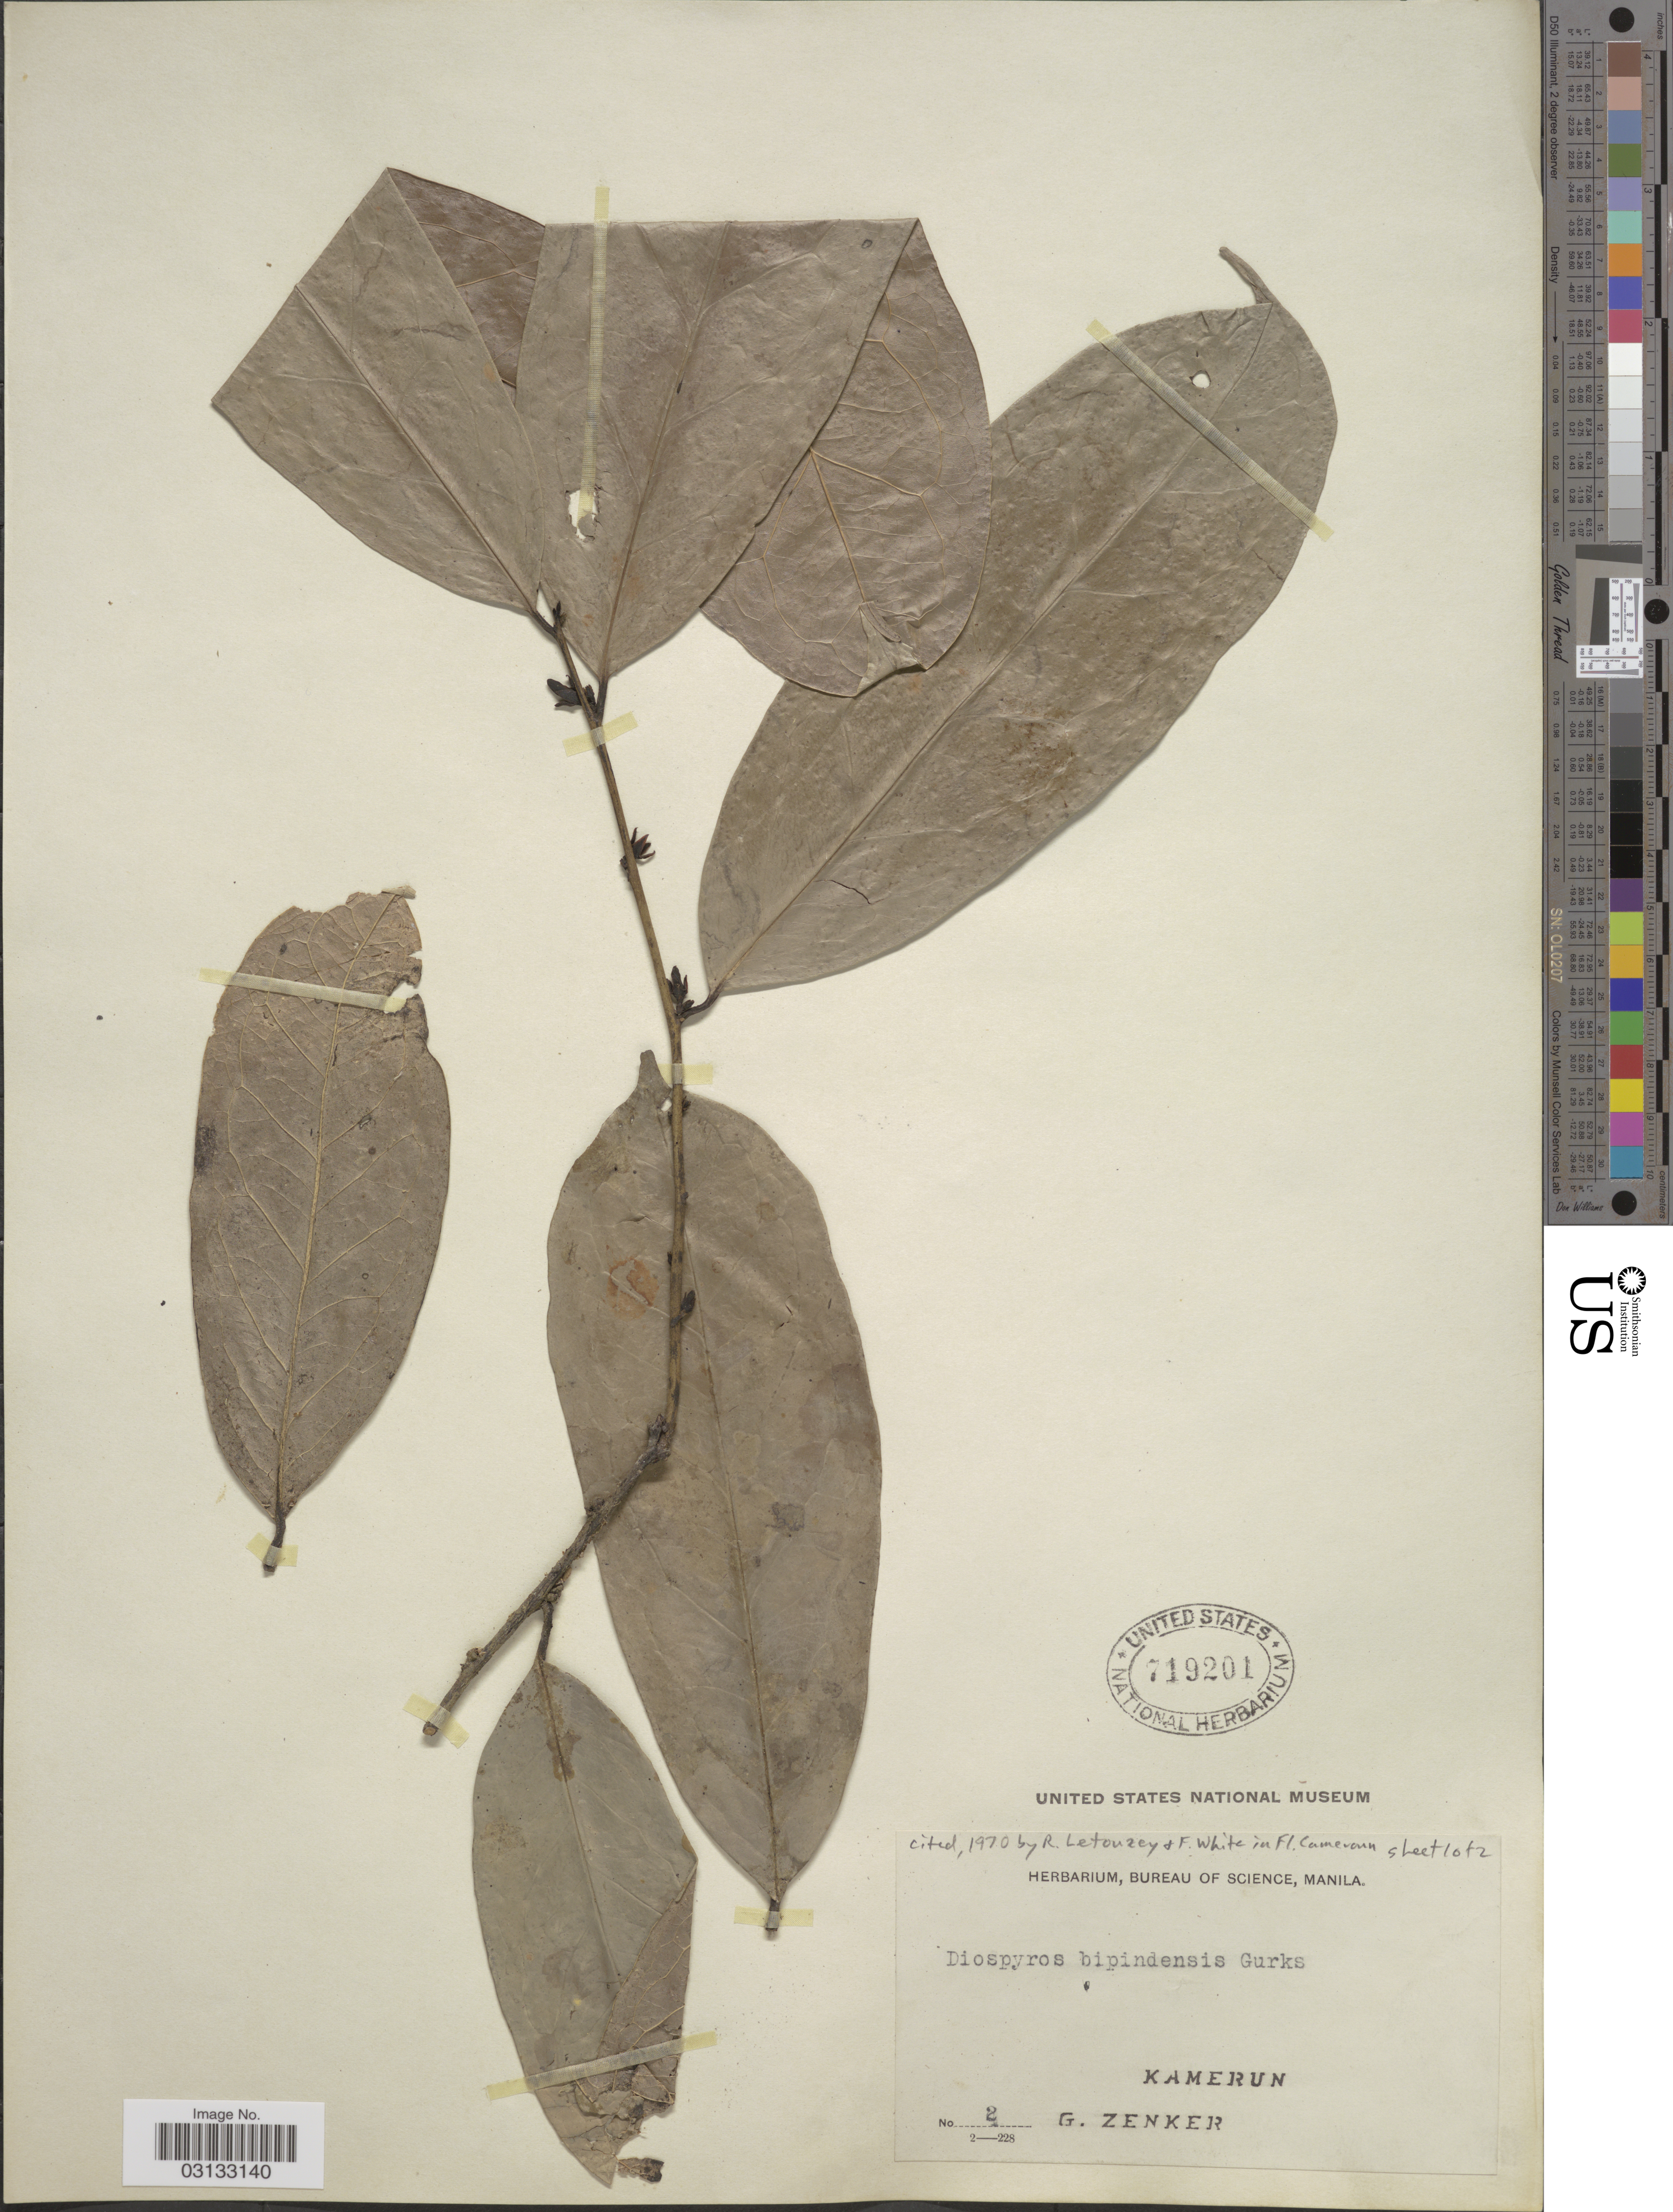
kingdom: Plantae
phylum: Tracheophyta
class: Magnoliopsida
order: Ericales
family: Ebenaceae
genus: Diospyros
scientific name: Diospyros bipindensis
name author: Gürke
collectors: G. A. Zenker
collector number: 2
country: Cameroon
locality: Kamerun.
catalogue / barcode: US 719201